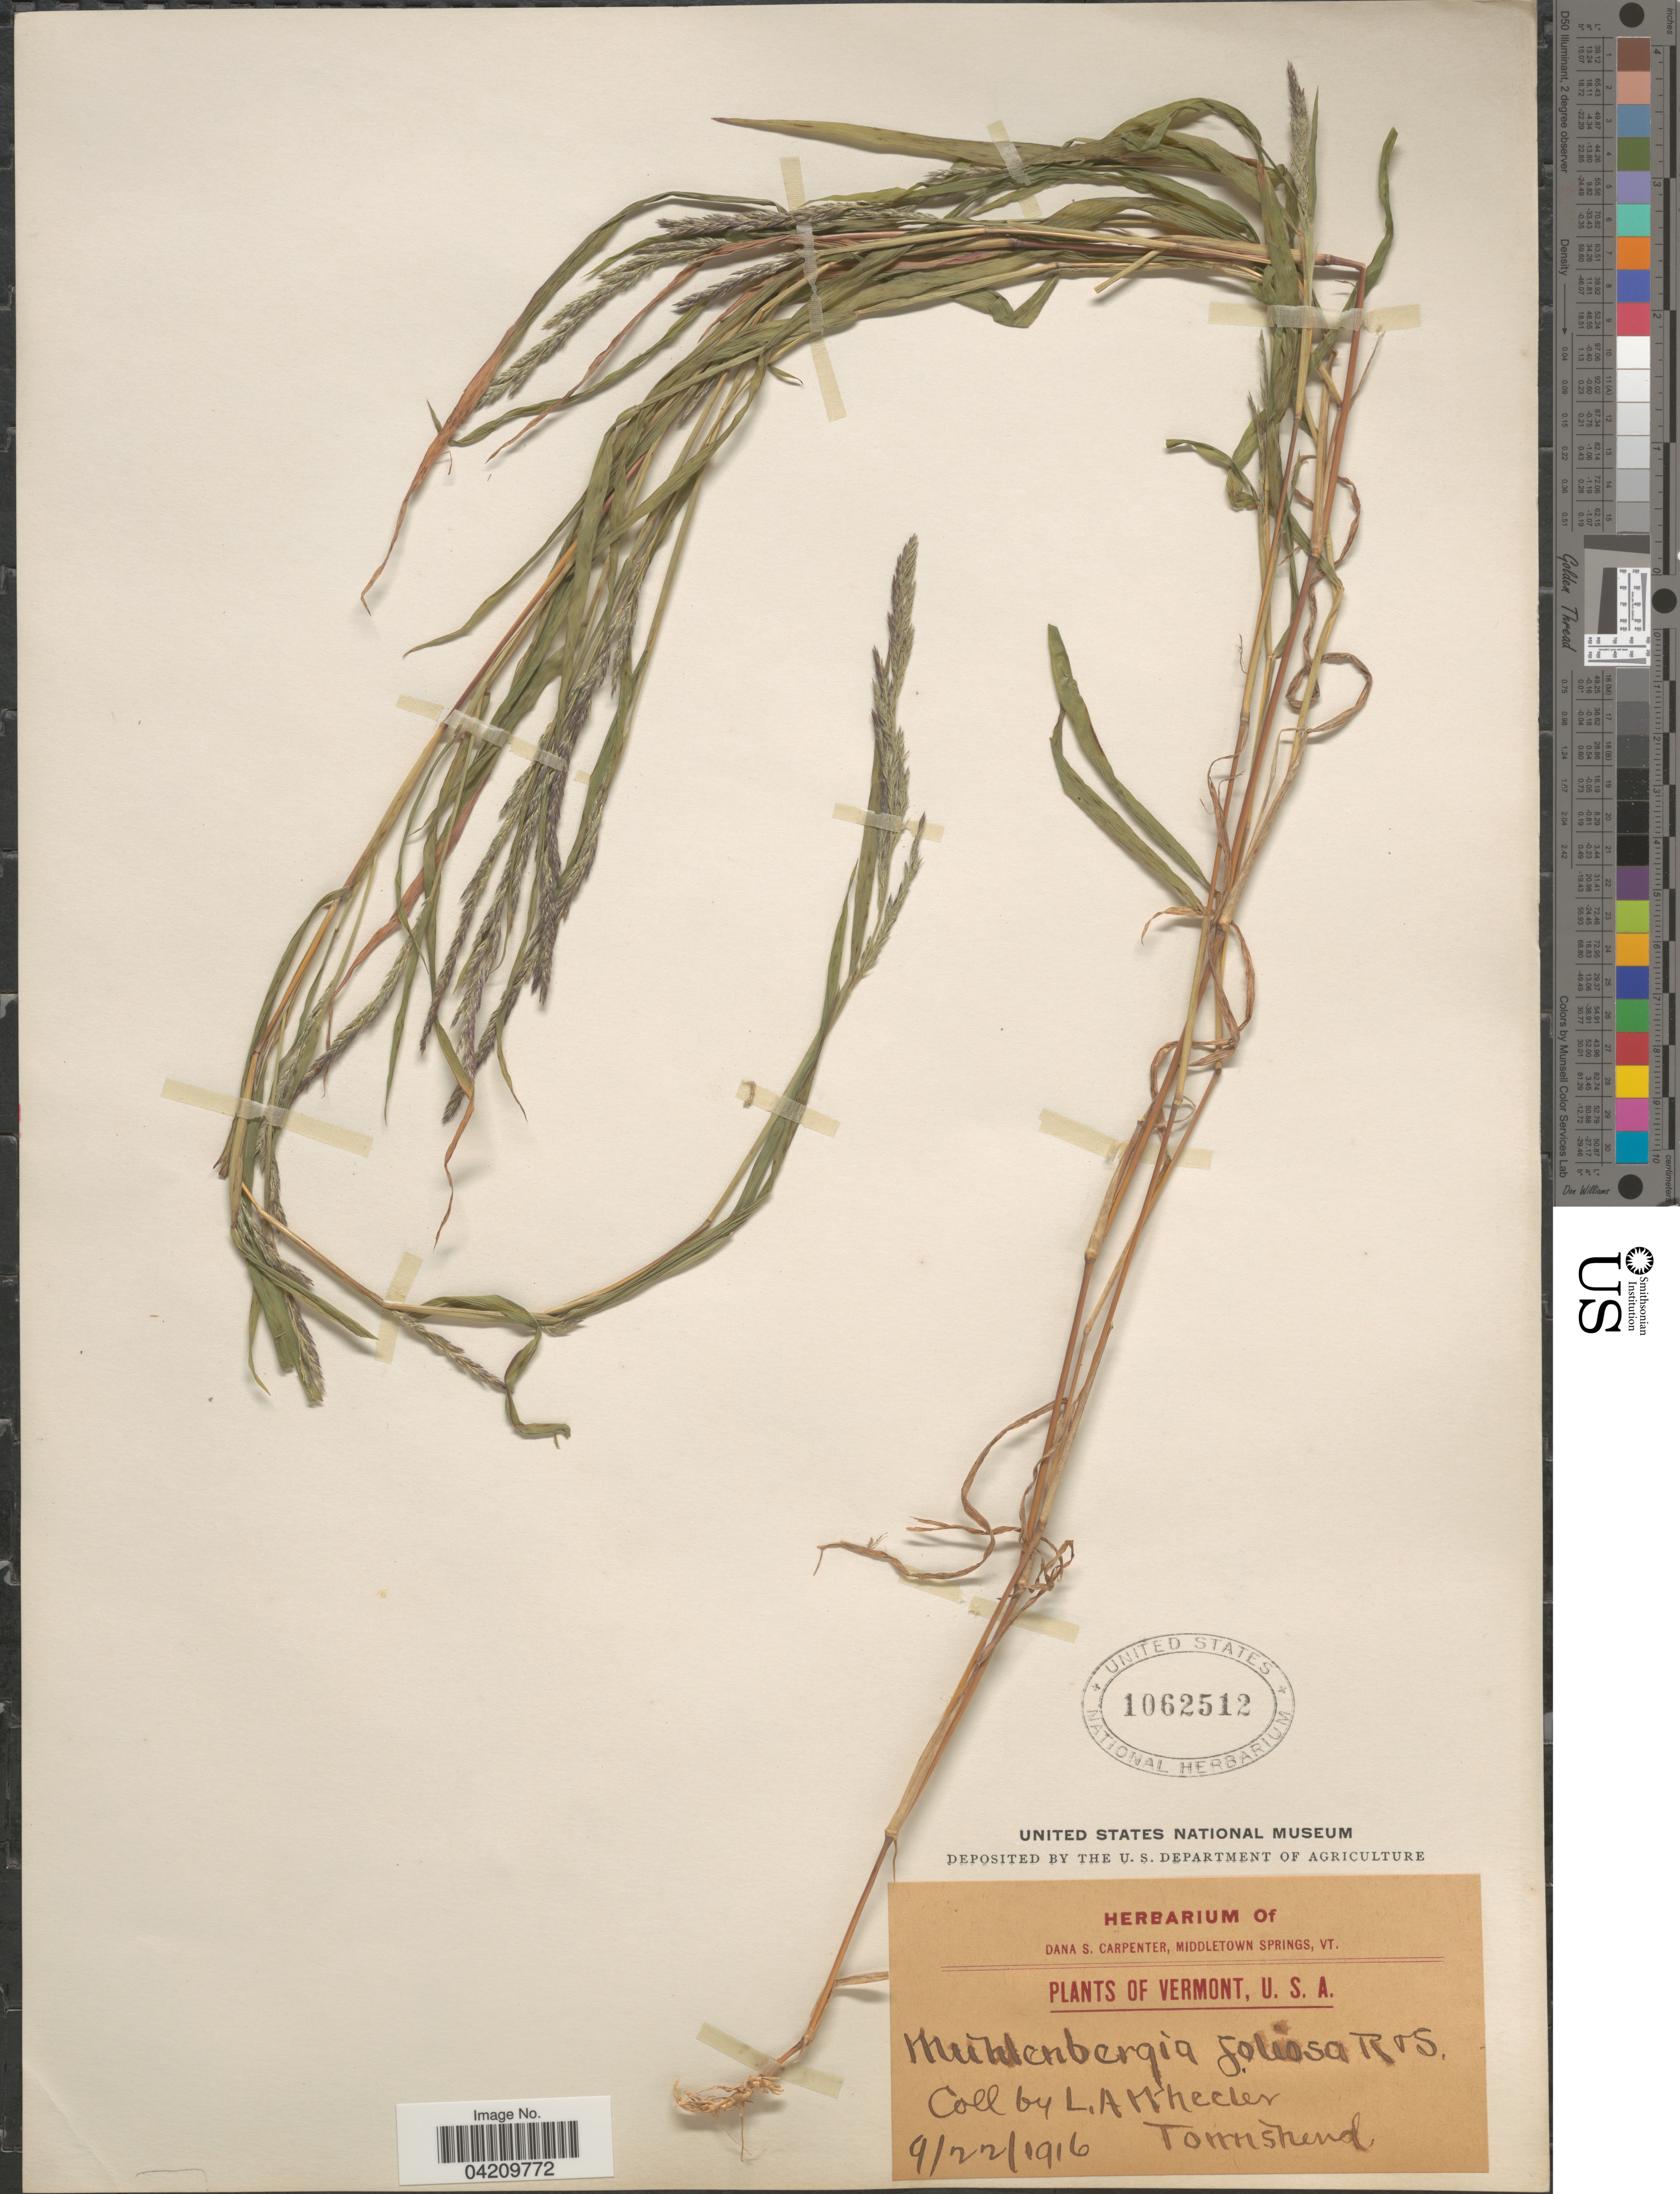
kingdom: Plantae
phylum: Tracheophyta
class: Liliopsida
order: Poales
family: Poaceae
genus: Muhlenbergia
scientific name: Muhlenbergia mexicana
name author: (L.) Trin.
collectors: L. Wheeler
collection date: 1916-09-22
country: United States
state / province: Vermont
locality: Townshend.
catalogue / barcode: US 1062512